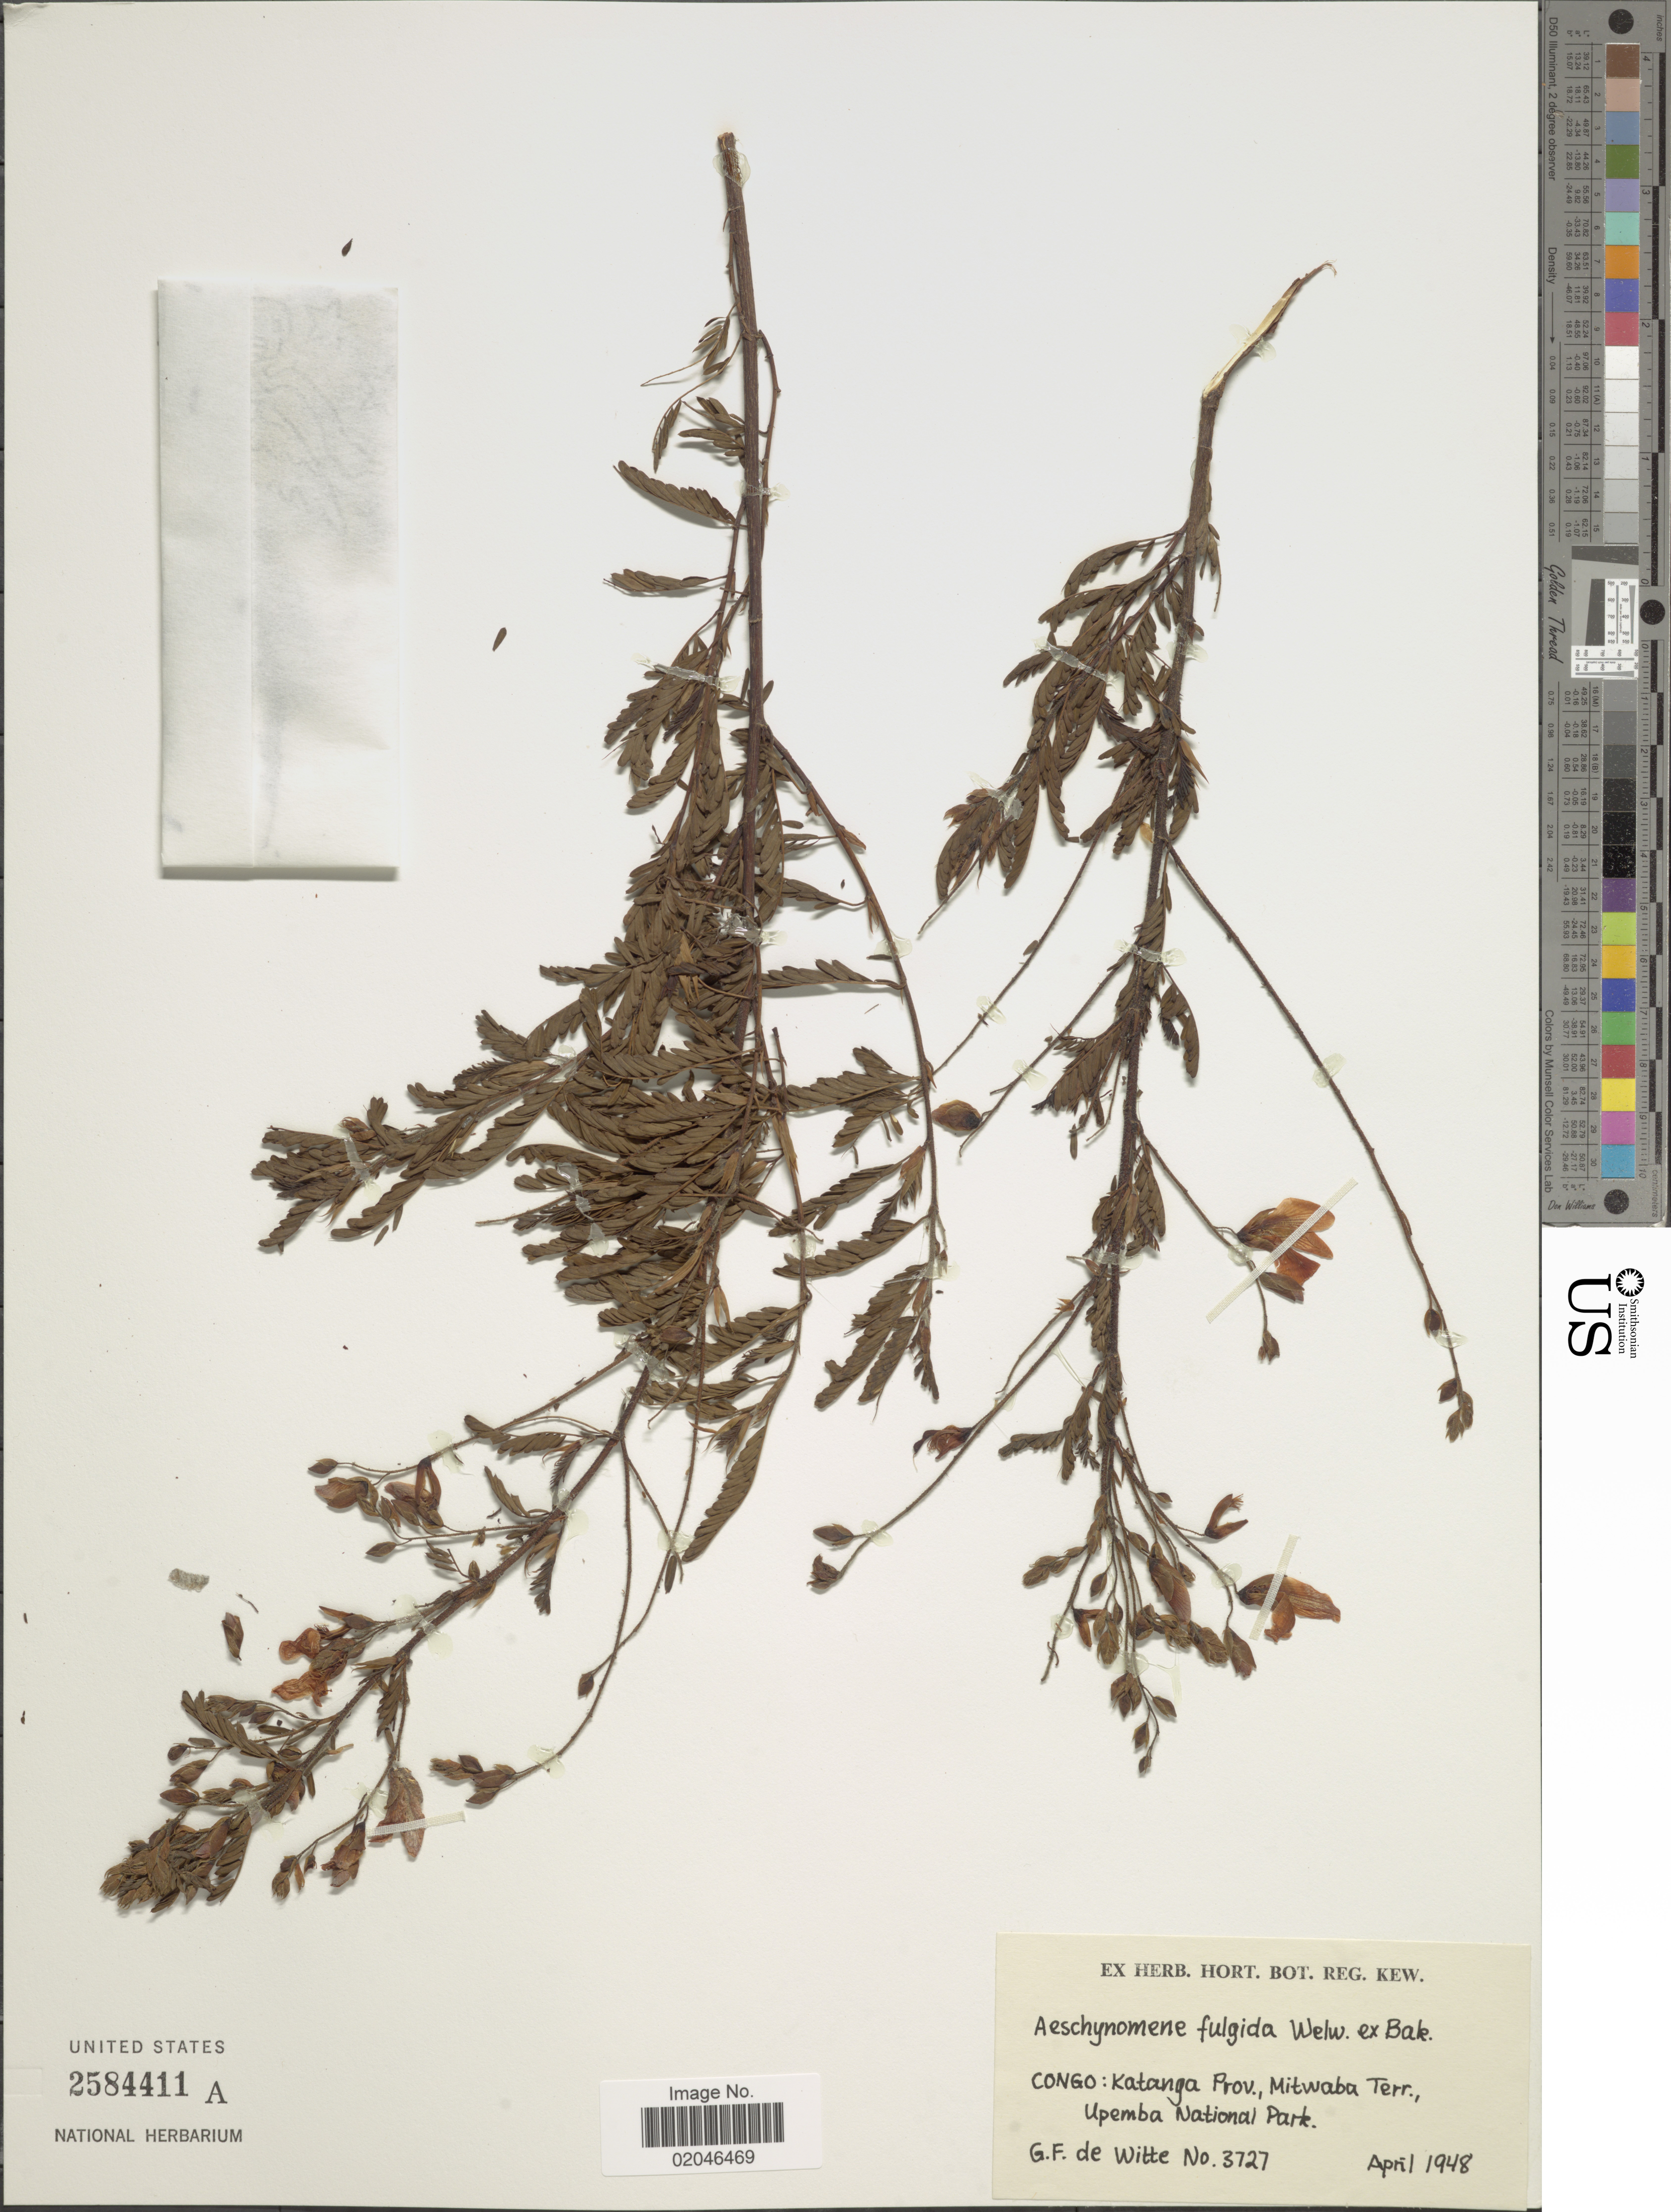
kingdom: Plantae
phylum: Tracheophyta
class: Magnoliopsida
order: Fabales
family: Fabaceae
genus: Aeschynomene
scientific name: Aeschynomene fulgida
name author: Welw. ex Baker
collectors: G. de Witte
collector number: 3727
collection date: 1948-04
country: Congo, Democratic Republic of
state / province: Haut-Katanga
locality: Congo: Katanga Prov., Mitwaba Terr., Upemba National Park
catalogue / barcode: US 2584411A